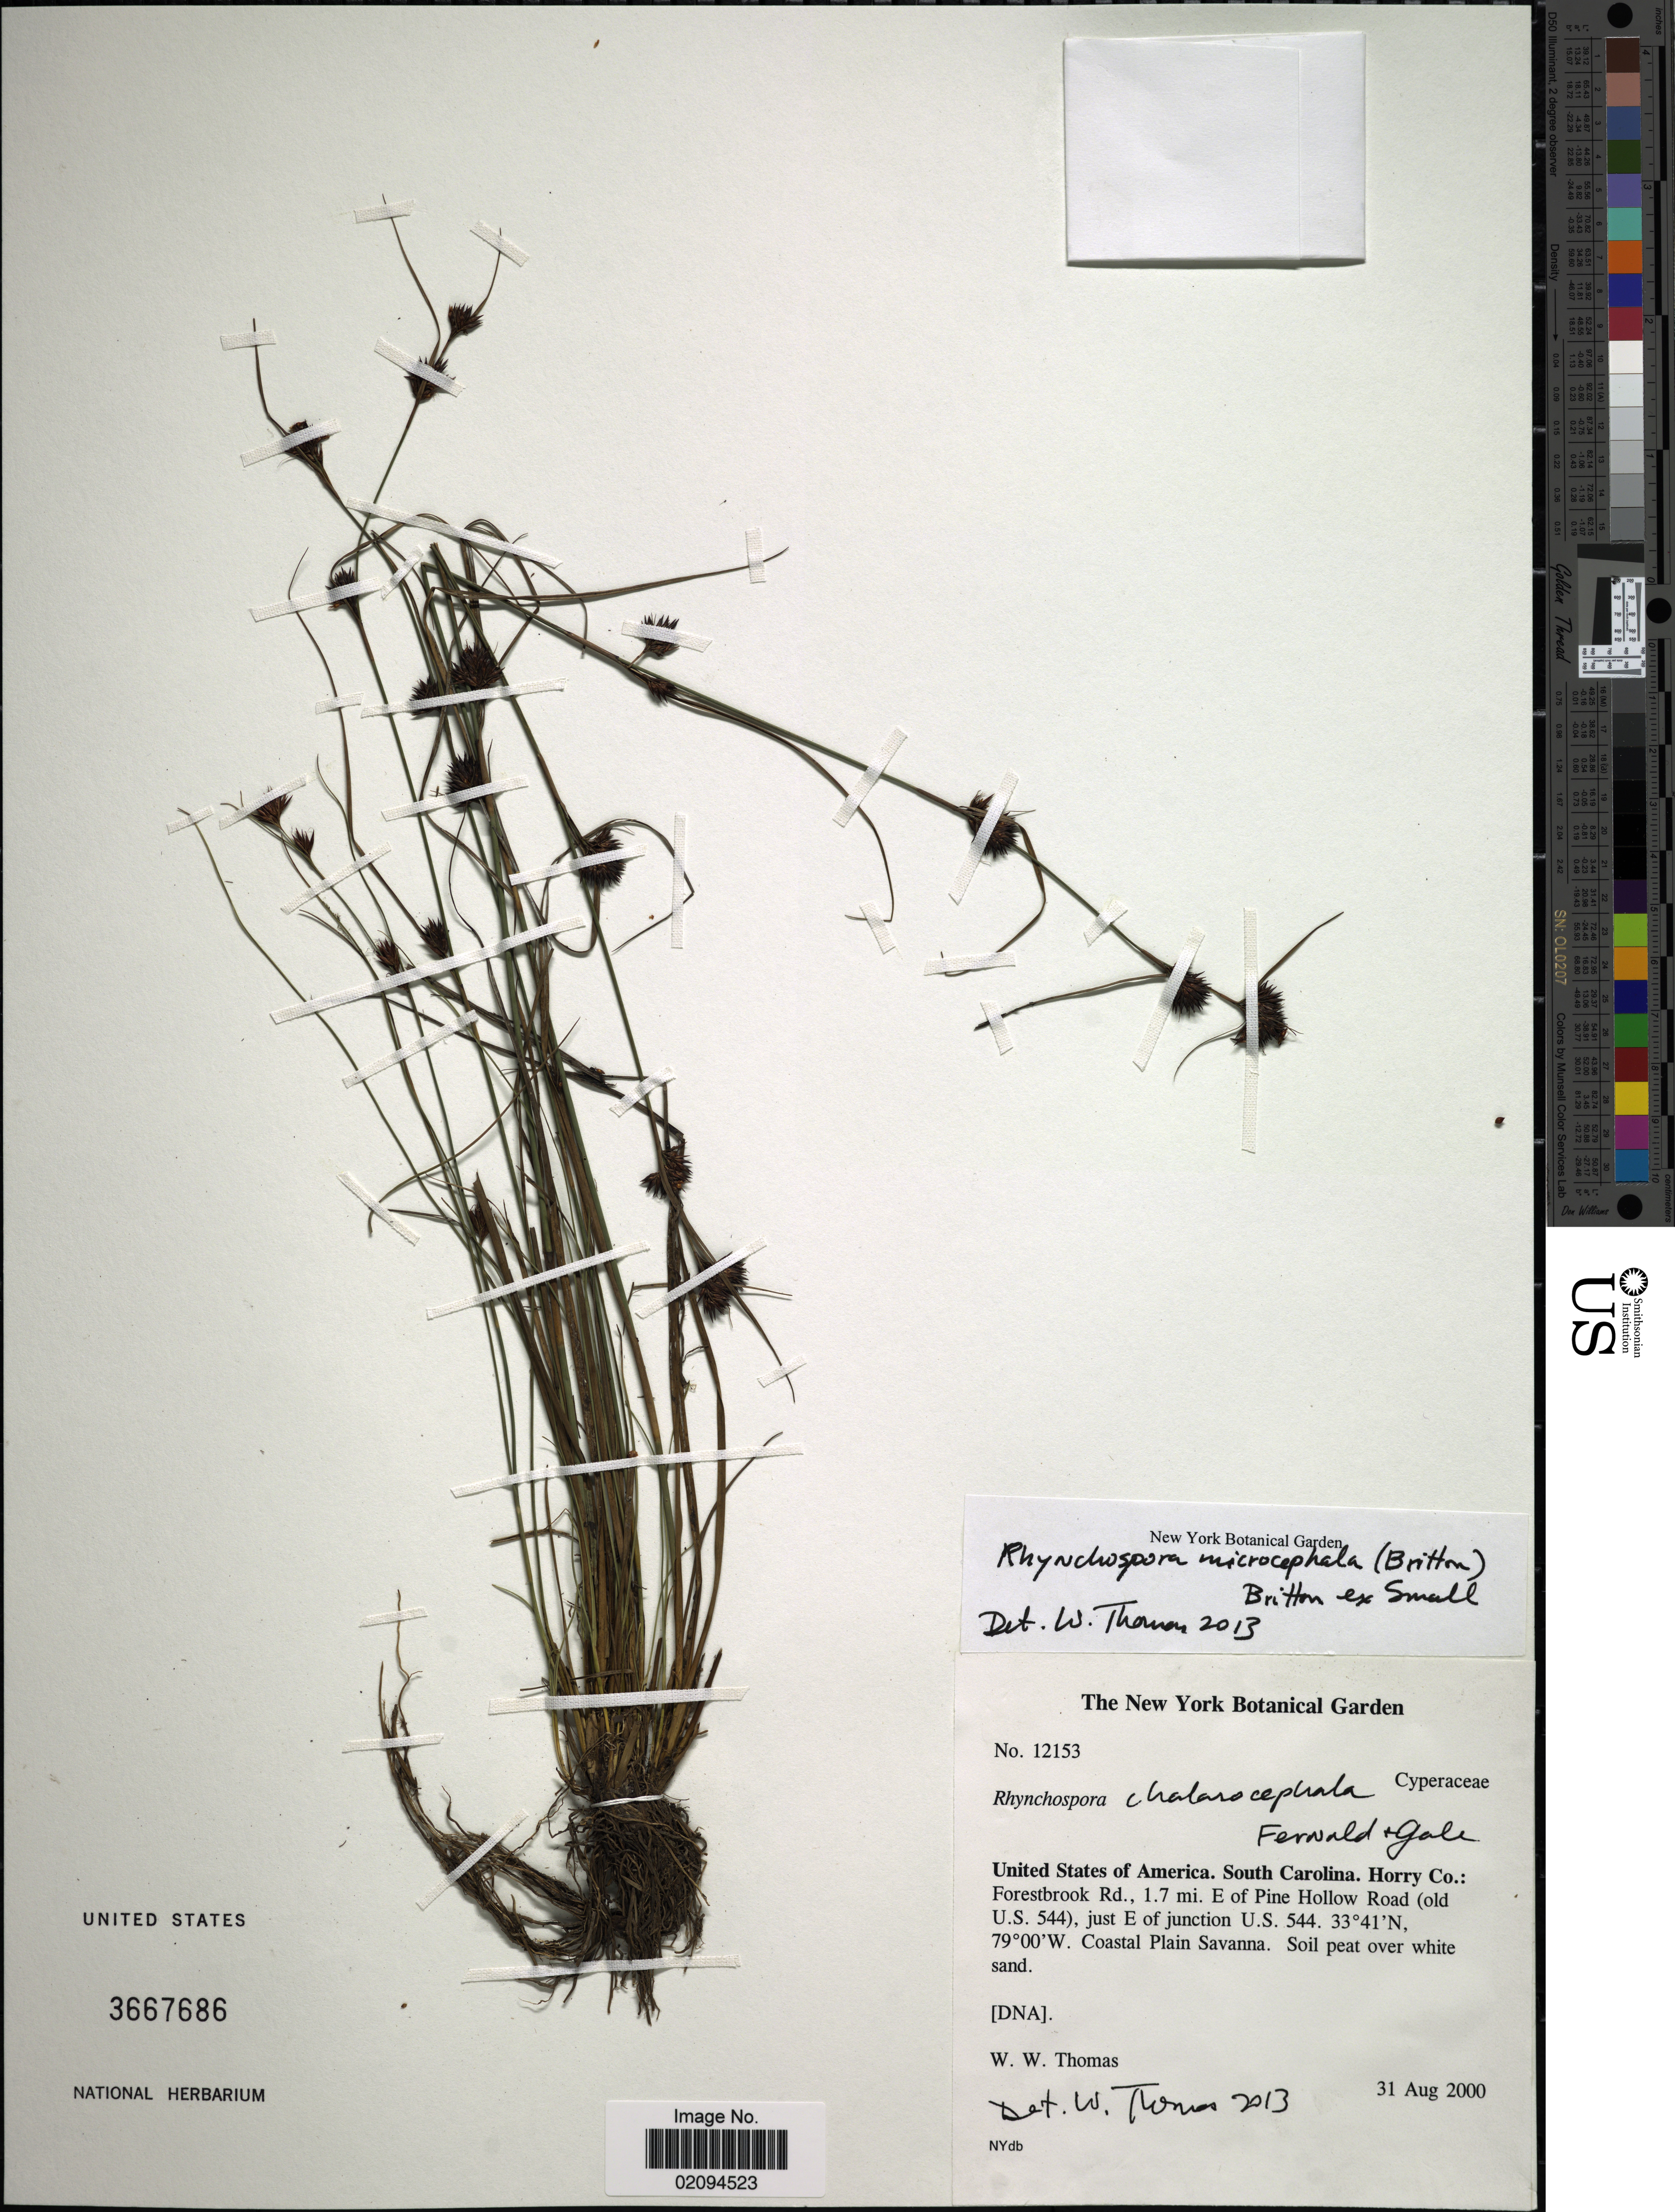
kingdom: Plantae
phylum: Tracheophyta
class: Liliopsida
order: Poales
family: Cyperaceae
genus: Rhynchospora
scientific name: Rhynchospora chalarocephala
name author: Fernald & Gale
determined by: Naczi, R. F. C.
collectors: W. W. Thomas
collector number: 12153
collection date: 2000-08-31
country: United States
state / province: South Carolina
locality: Horry Co.: Forestbrook Rd., 1.7 mi. E of Pine Hollow Road (old U.S. 544), just E of junction U.S. 544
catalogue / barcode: US 3667686